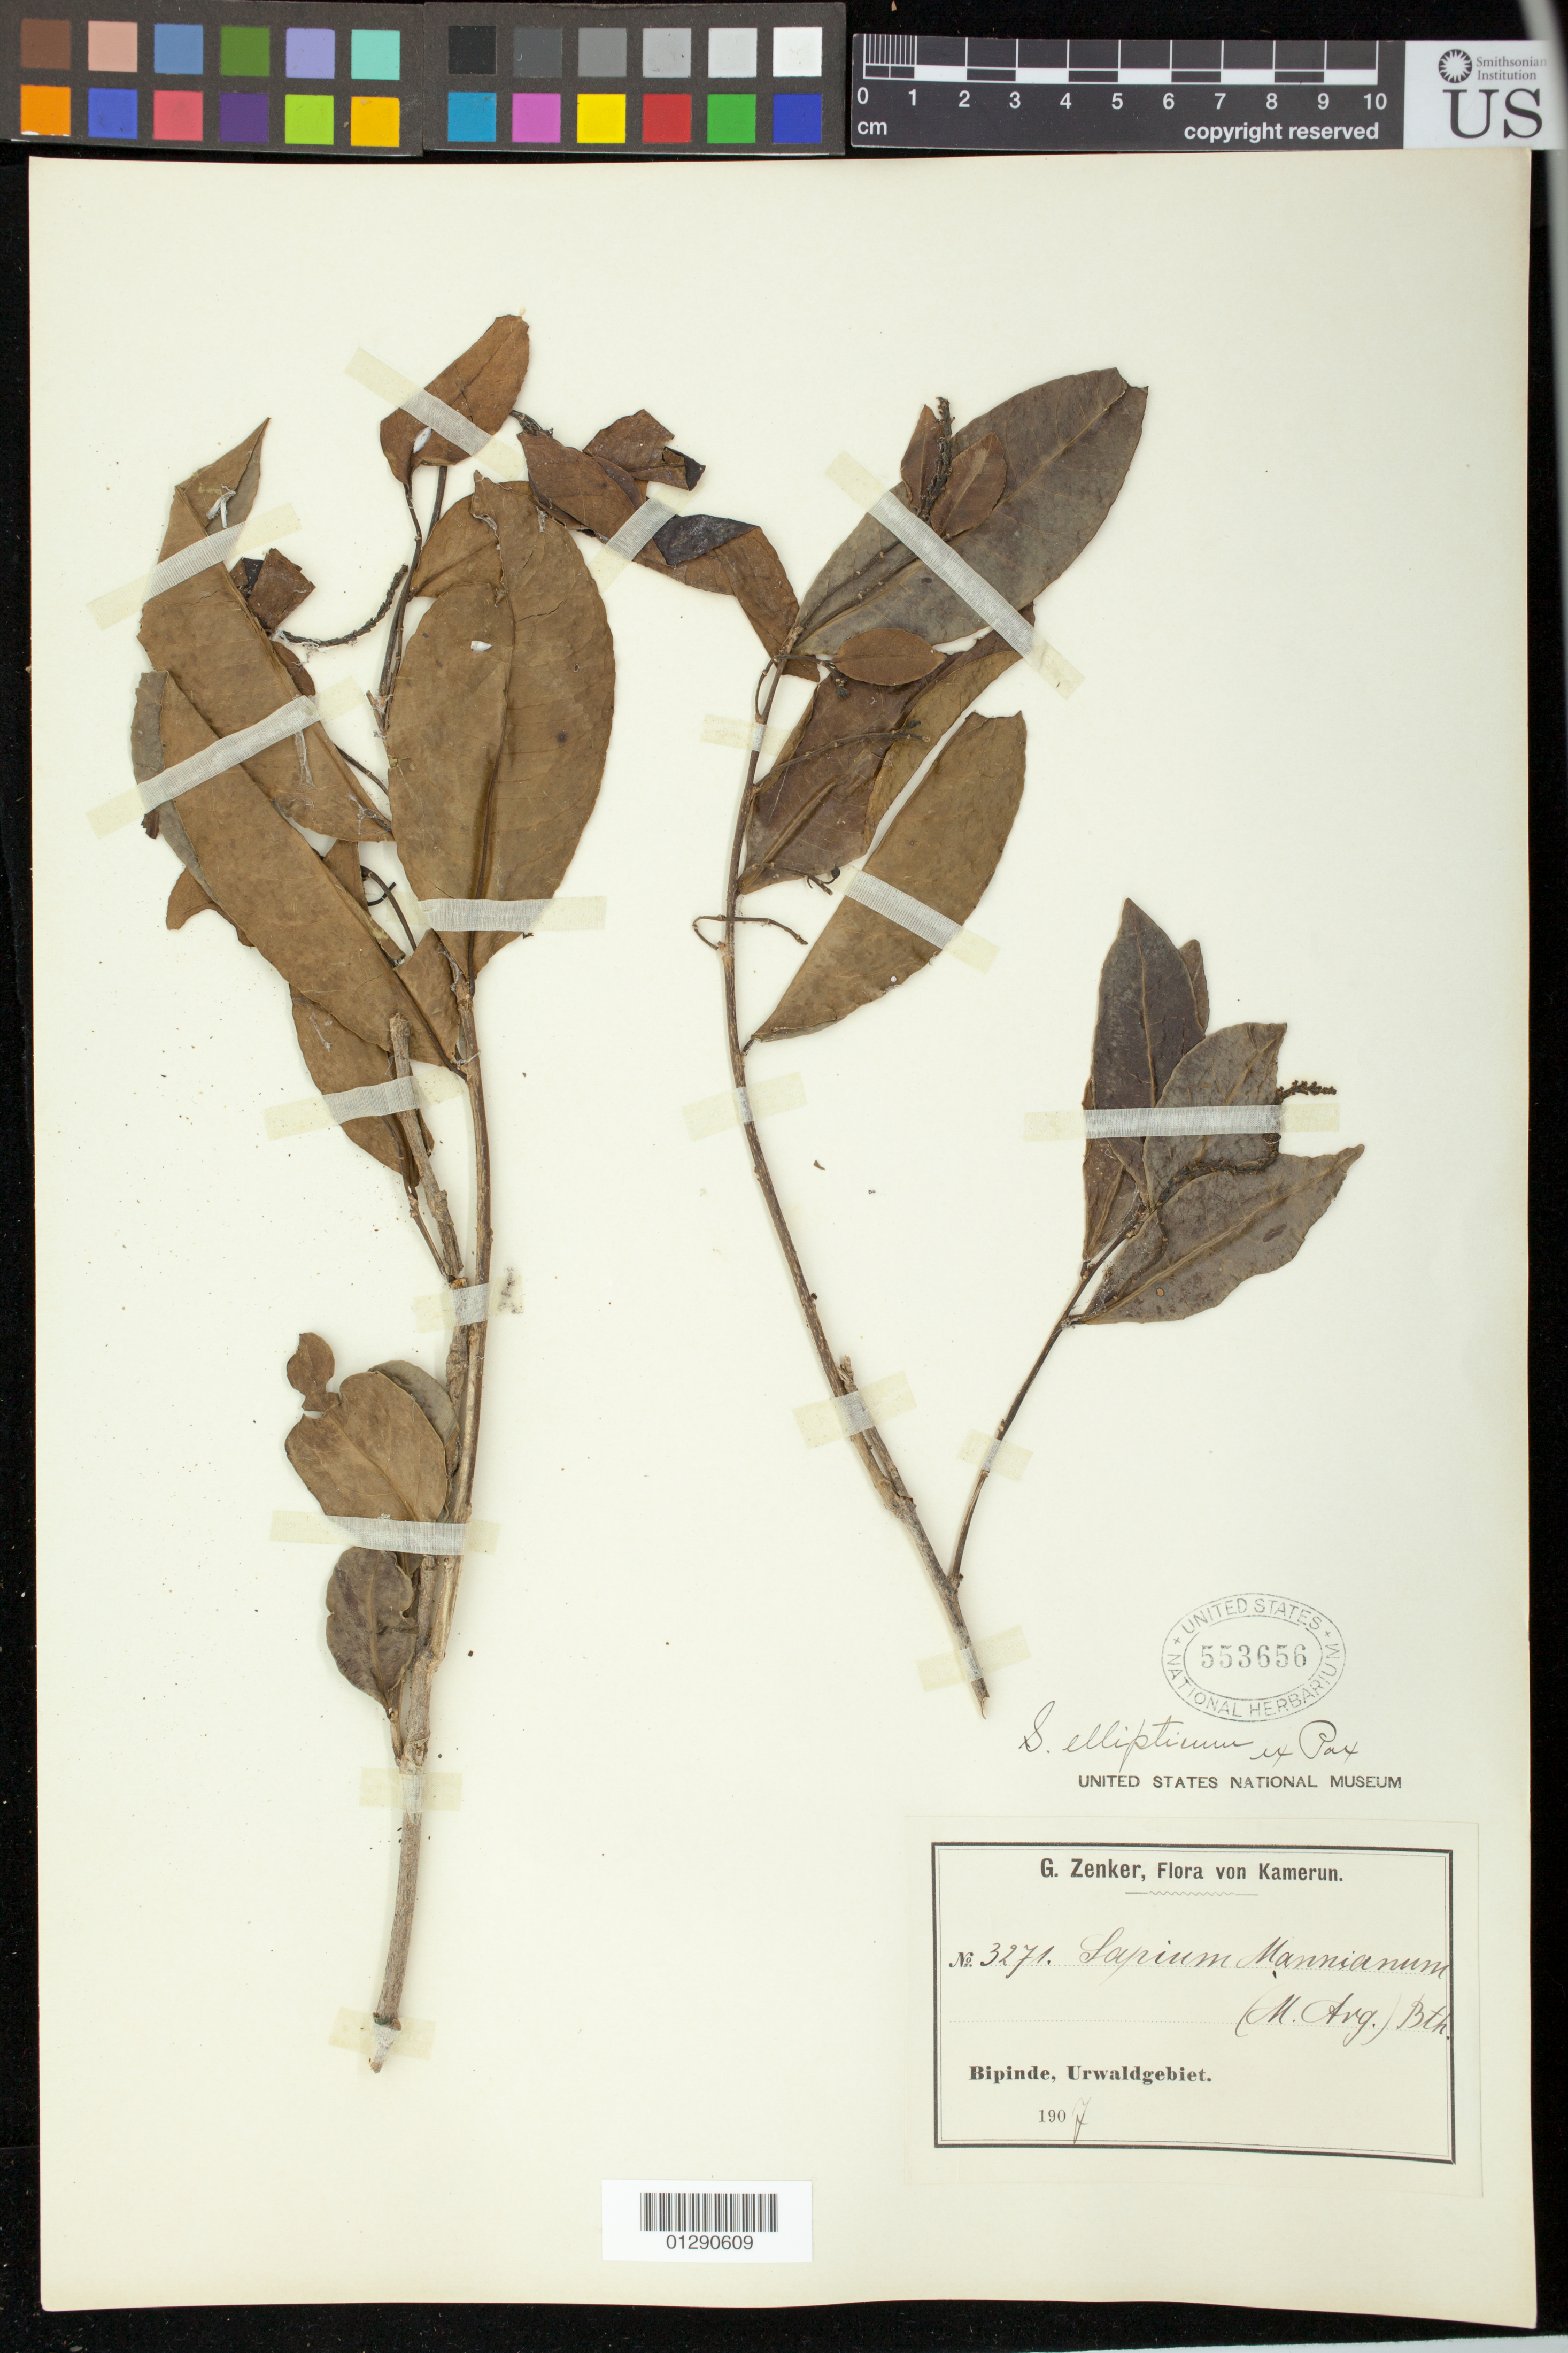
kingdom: Plantae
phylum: Tracheophyta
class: Magnoliopsida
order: Malpighiales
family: Euphorbiaceae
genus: Sapium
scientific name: Sapium ellipticum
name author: (Hochst.) Pax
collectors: G. A. Zenker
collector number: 3271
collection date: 1907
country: Cameroon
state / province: Sud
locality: Bipinde, Urwaldgebiet.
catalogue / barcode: US 553656